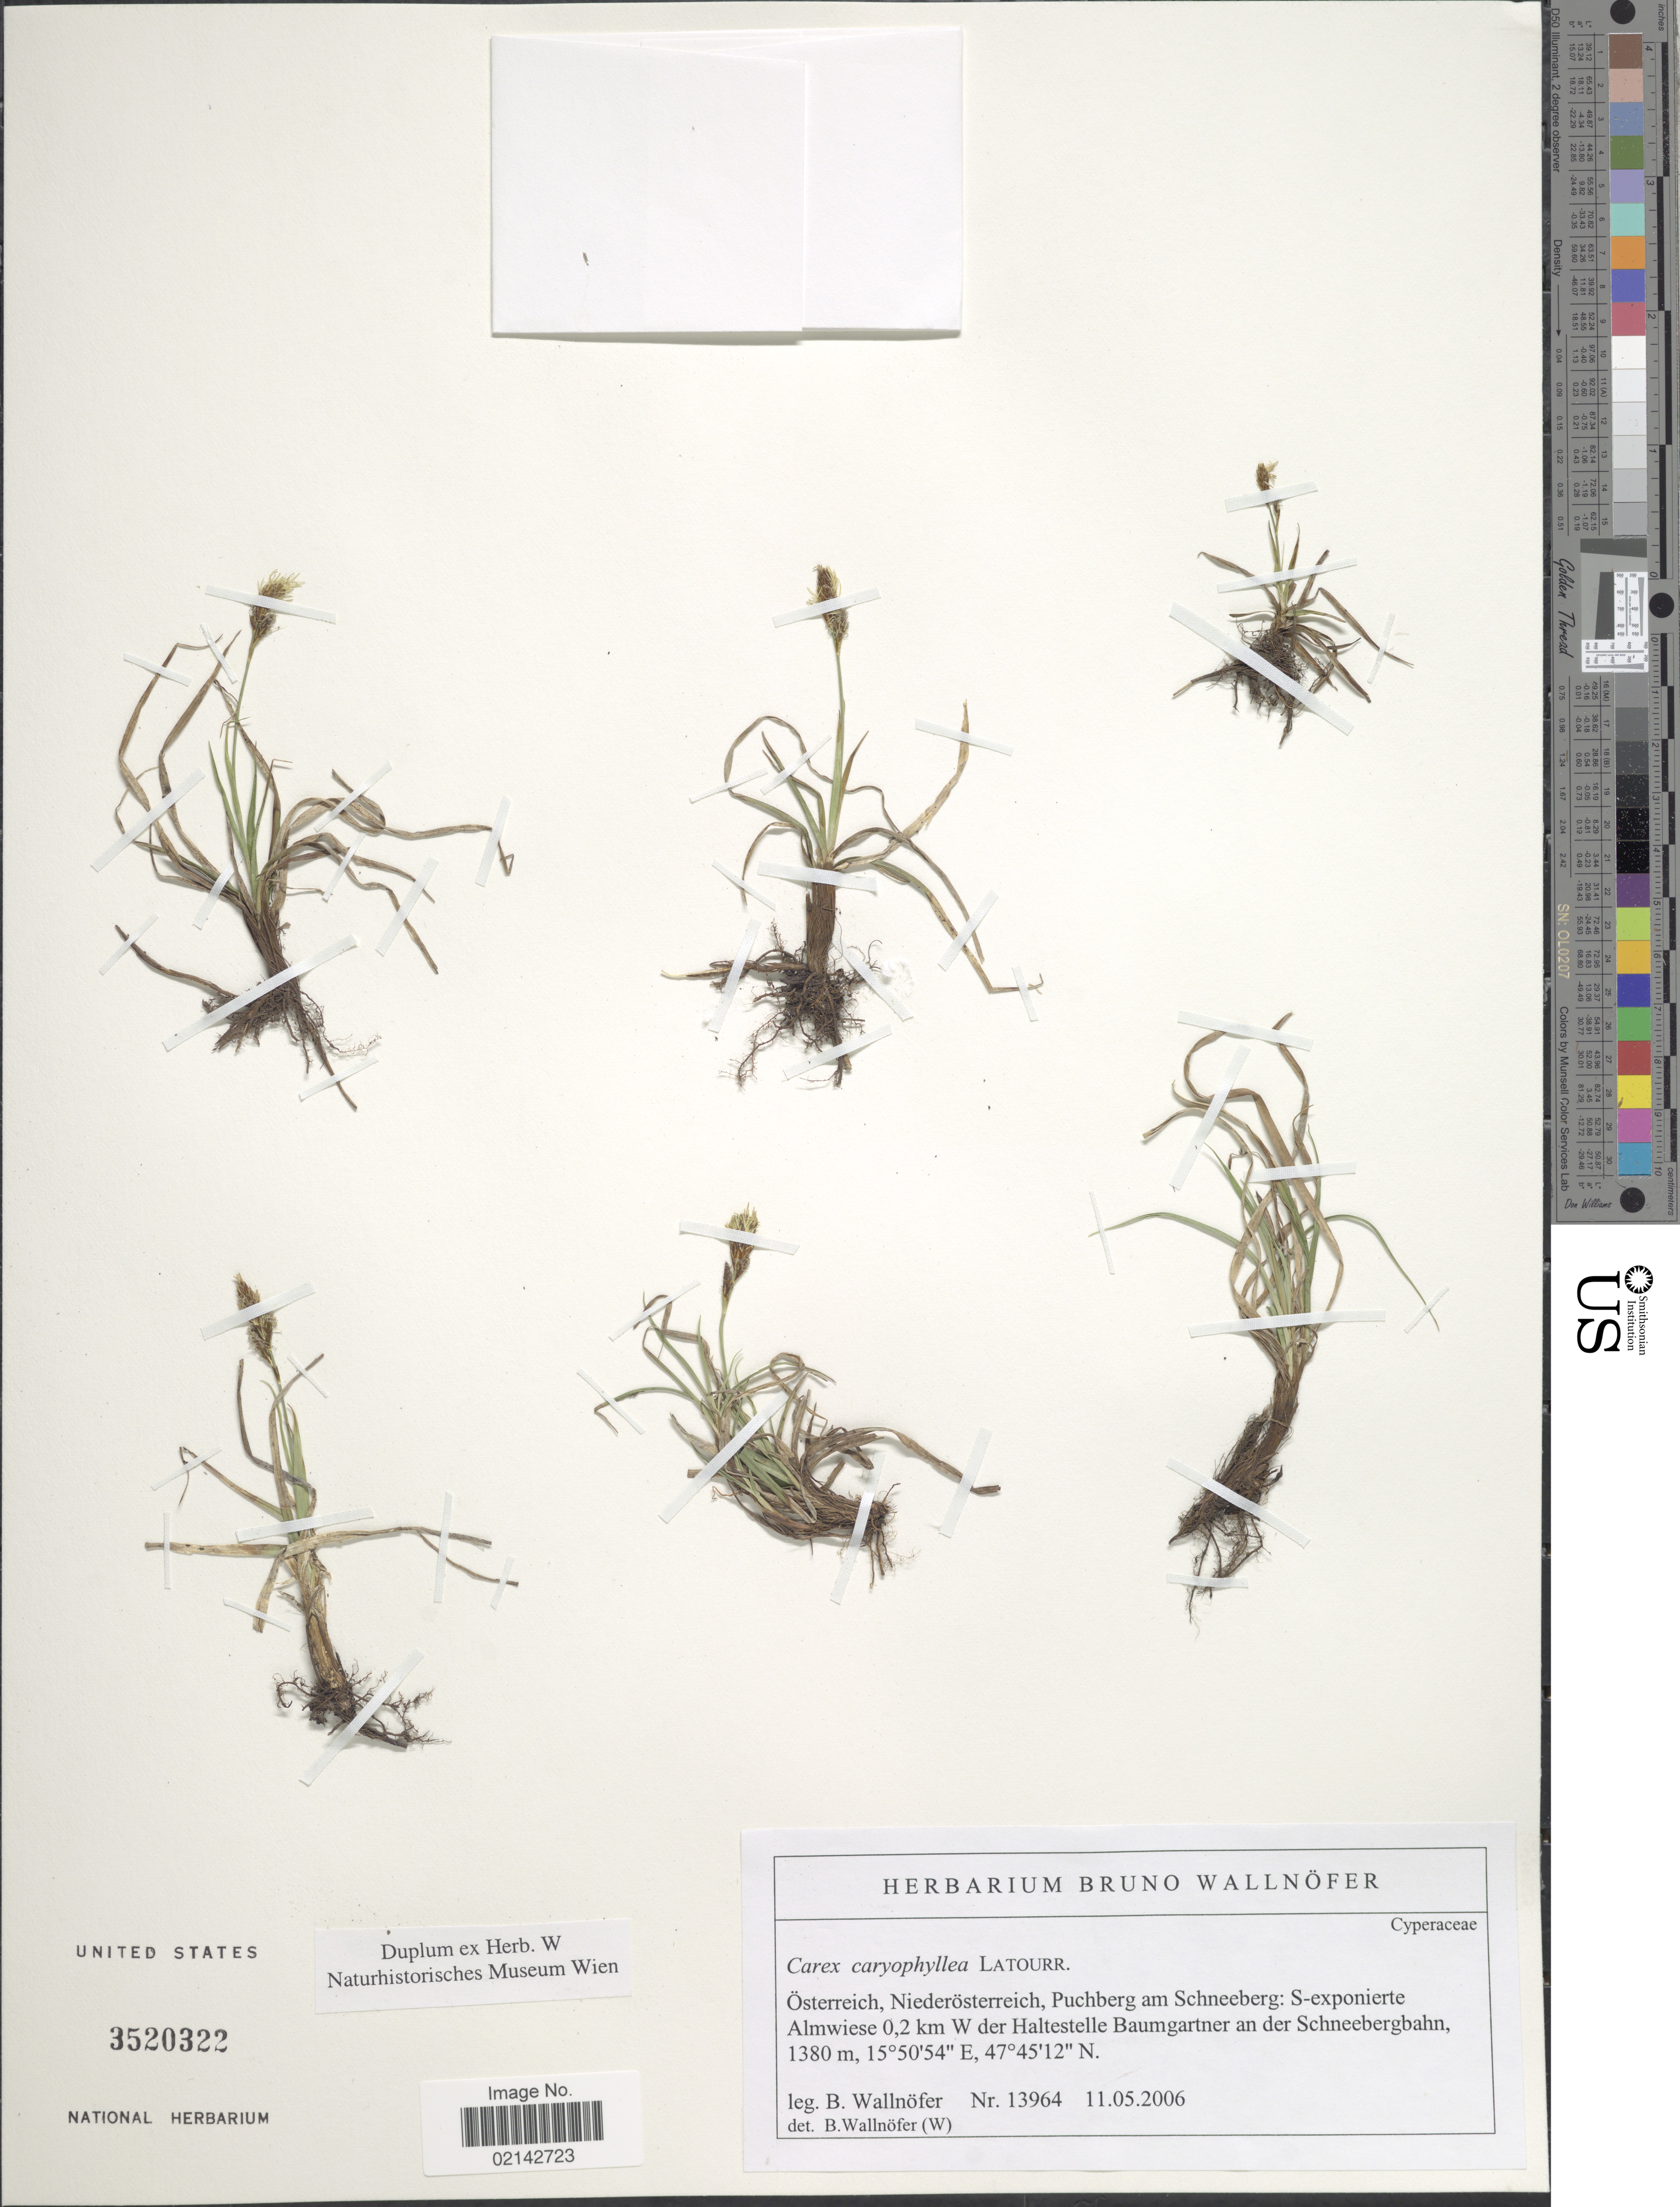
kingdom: Plantae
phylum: Tracheophyta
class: Liliopsida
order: Poales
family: Cyperaceae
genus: Carex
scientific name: Carex caryophyllea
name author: Latourr.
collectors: B. Wallnöfer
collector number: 13964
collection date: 2006-05-11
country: Austria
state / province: Niederosterreich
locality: Österreich, Puchberg am Schneeberg: S-exponierte Almwiese 0,2 km W der Haltestelle Baumgartner an der Schneebergbahn.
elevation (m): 1380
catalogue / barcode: US 3520322